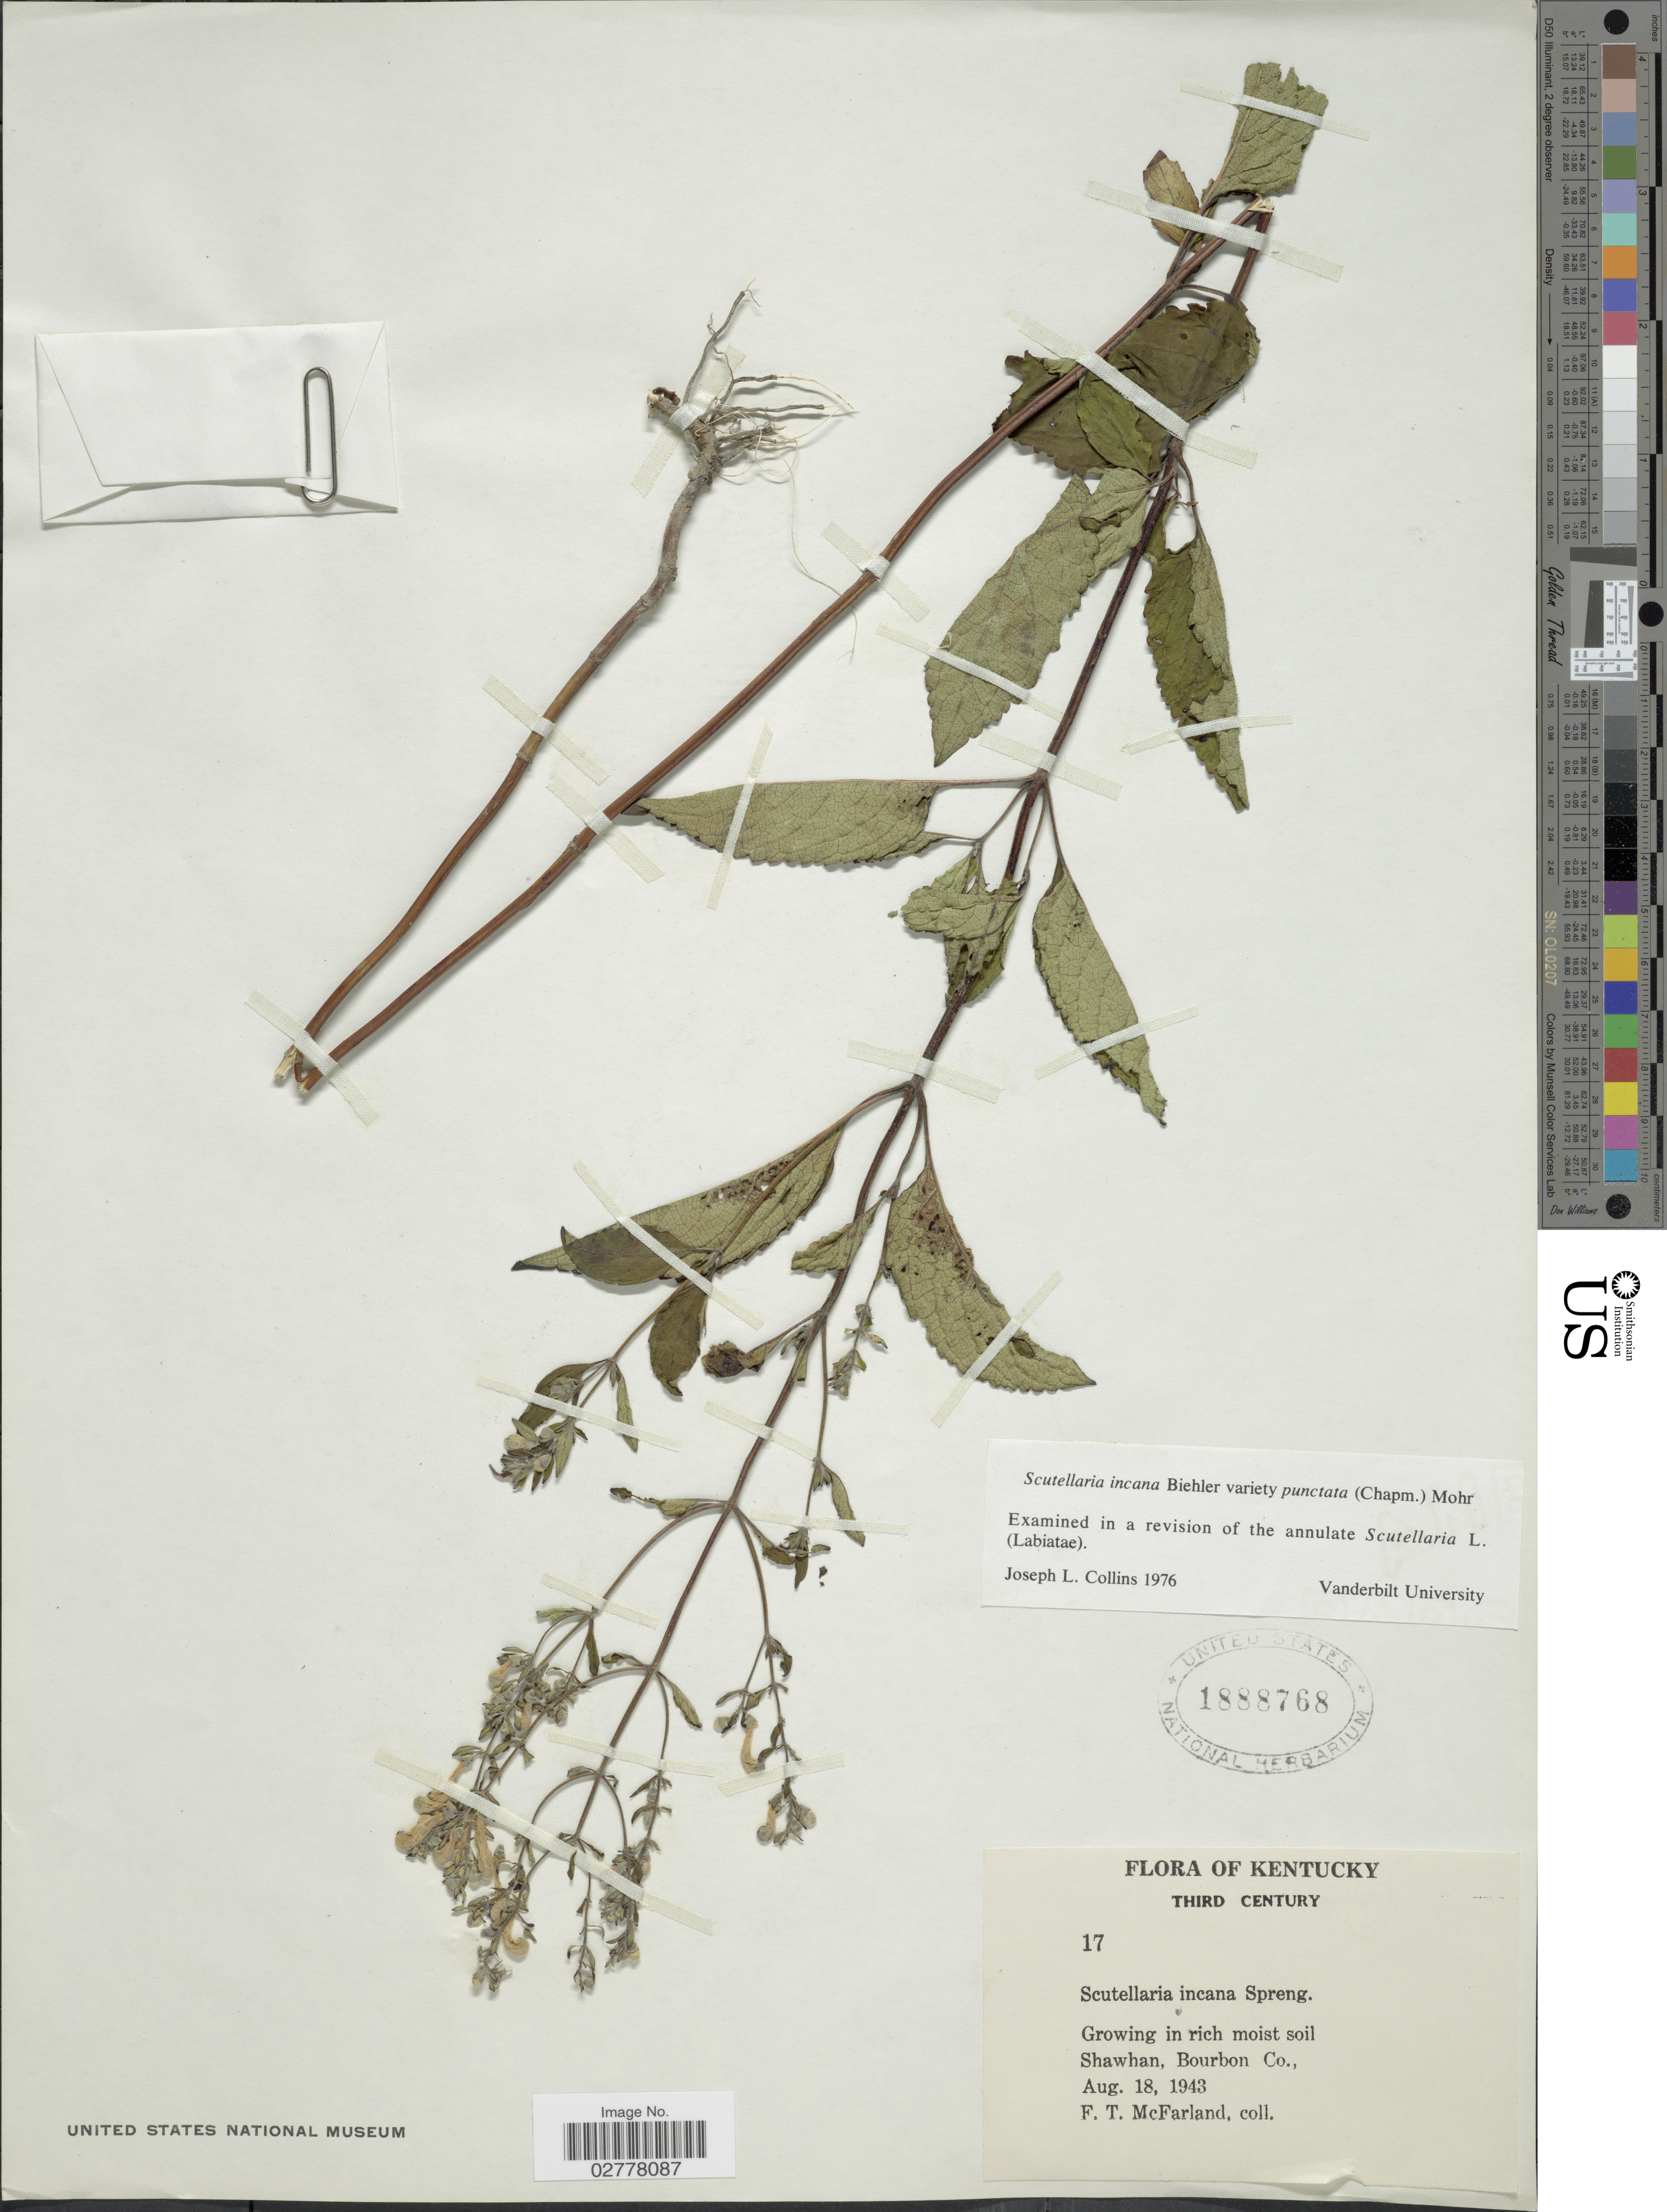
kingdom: Plantae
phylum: Tracheophyta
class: Magnoliopsida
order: Lamiales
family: Lamiaceae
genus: Scutellaria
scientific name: Scutellaria incana var. punctata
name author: (Chapm.) C. Mohr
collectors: F. McFarland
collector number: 17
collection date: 1943-08-18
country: United States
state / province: Kentucky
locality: Third Century. Growing in rich moist soil Shawhan, Bourbon Co.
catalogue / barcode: US 1888768